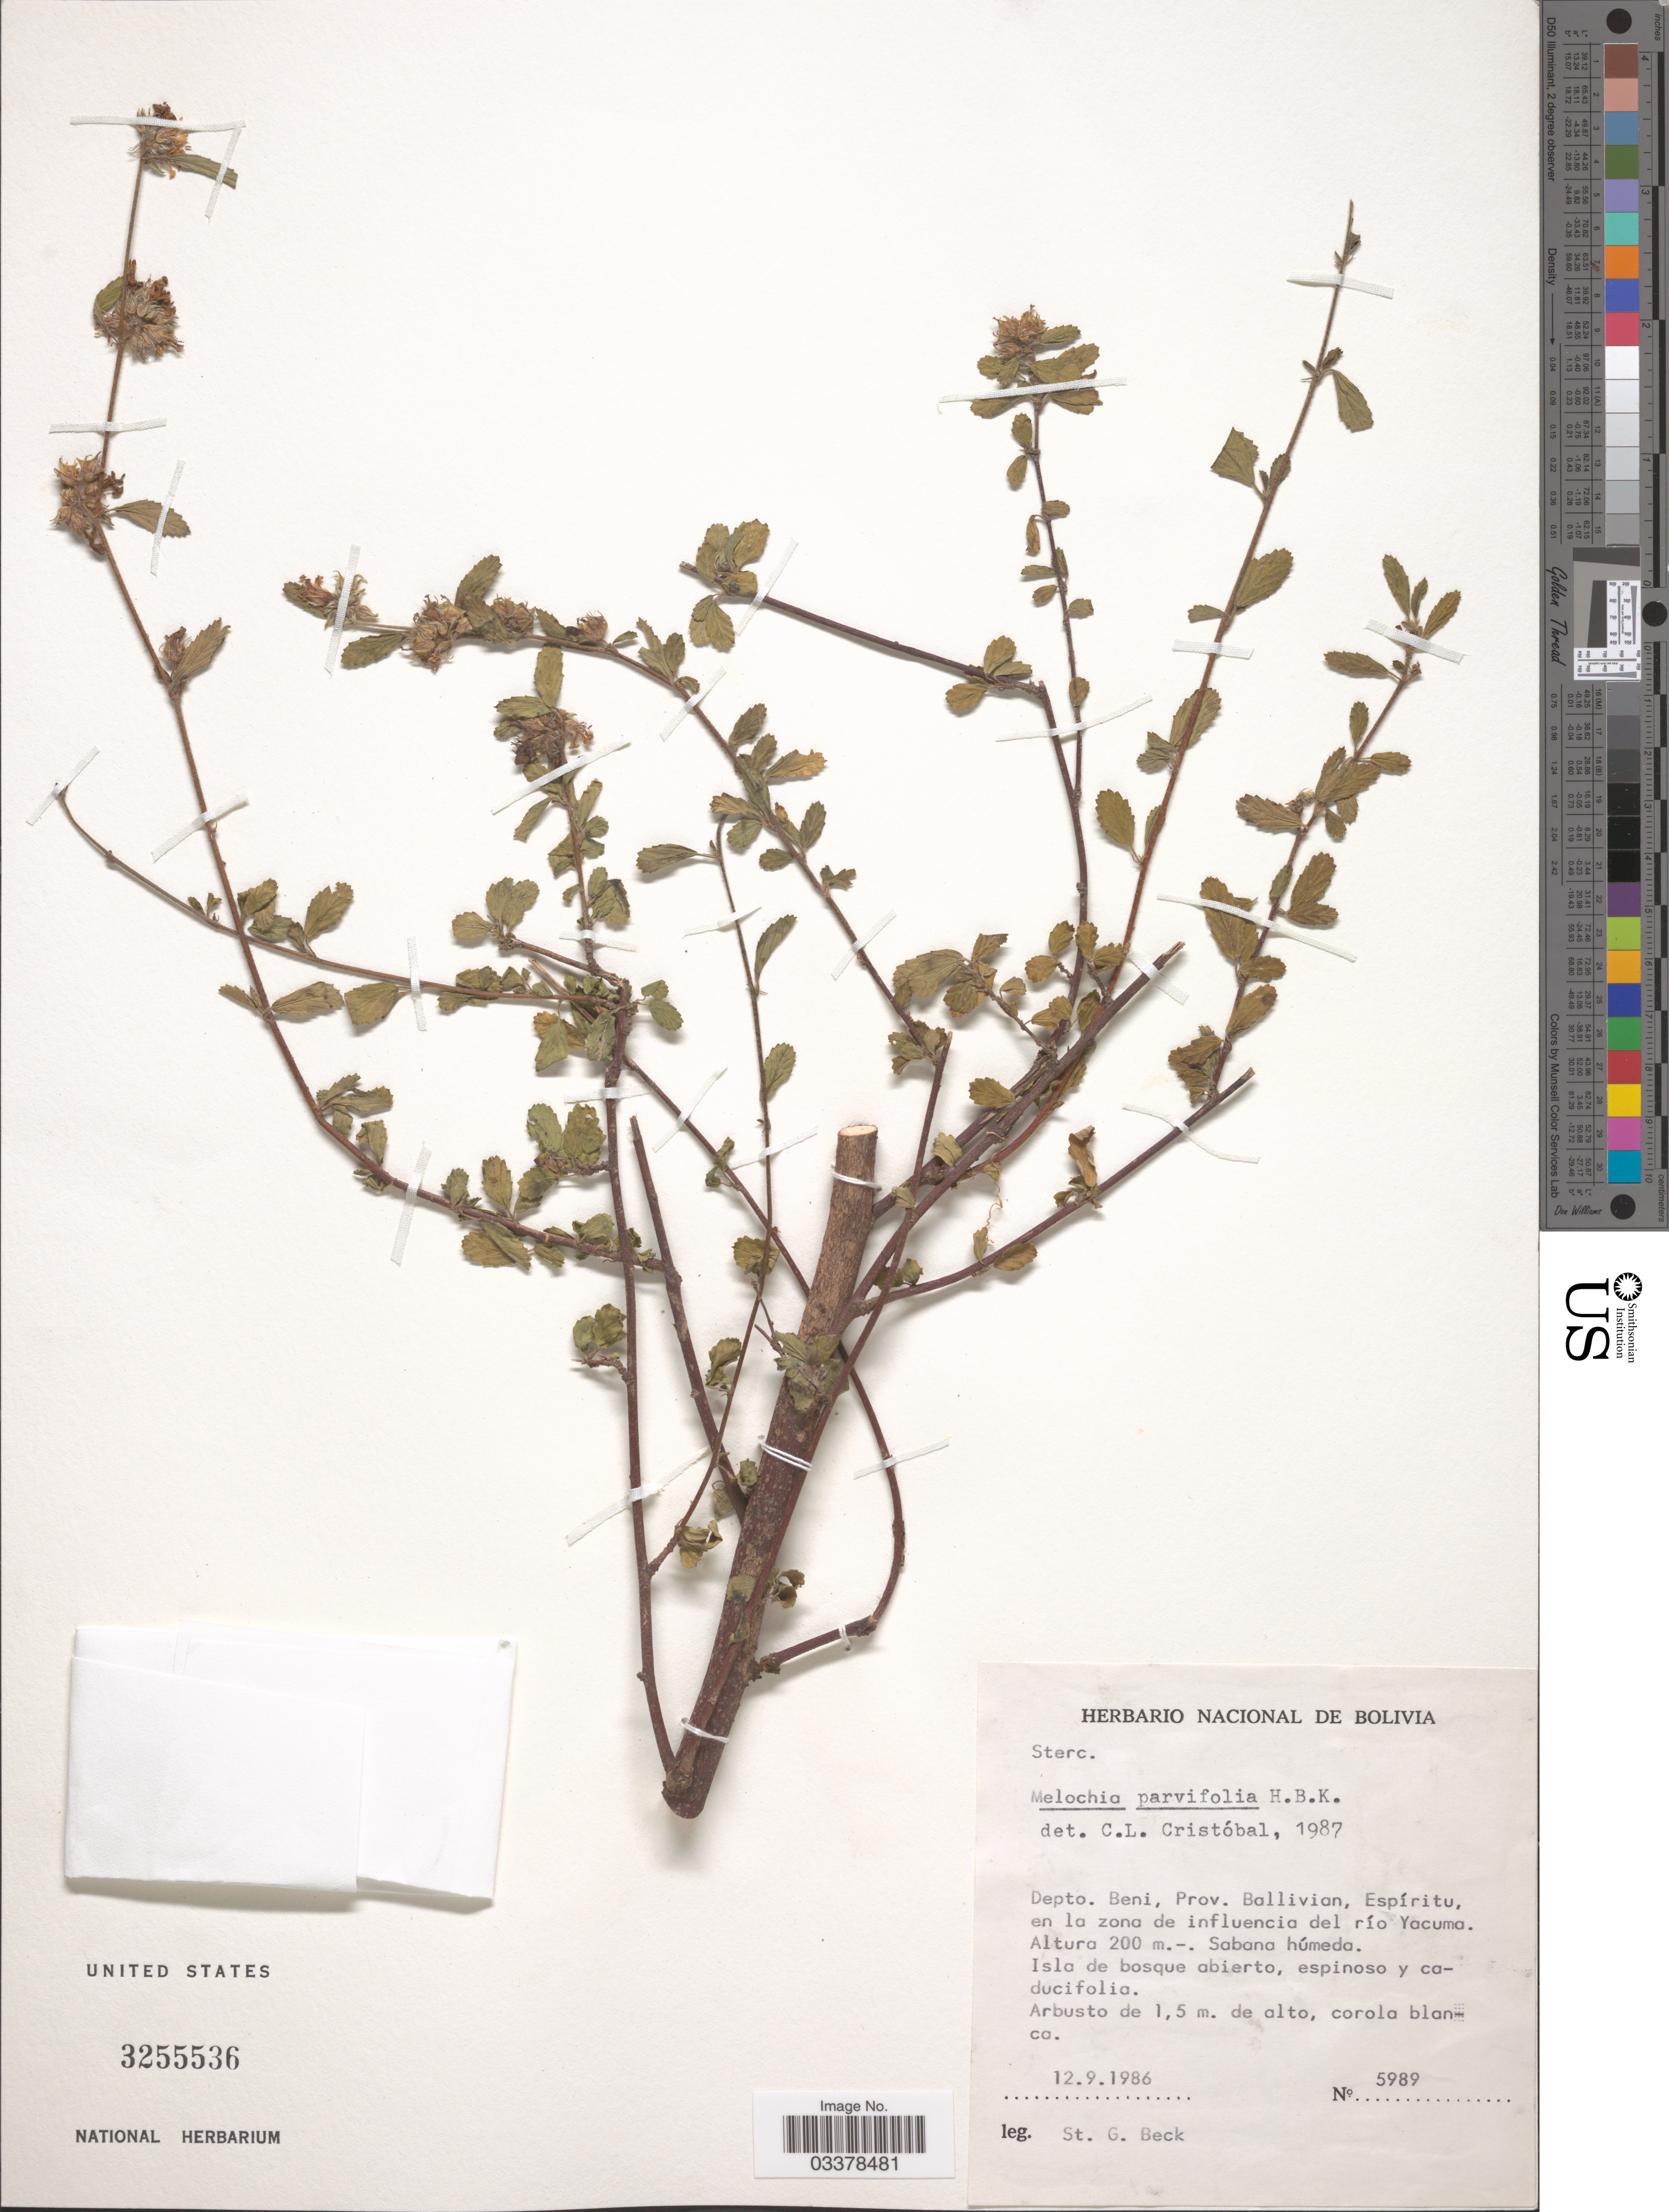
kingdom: Plantae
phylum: Tracheophyta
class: Magnoliopsida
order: Malvales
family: Malvaceae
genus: Melochia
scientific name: Melochia parvifolia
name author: Kunth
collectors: S. G. Beck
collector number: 5989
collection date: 1986-09-12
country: Bolivia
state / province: Beni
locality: Depto. Beni, Prov. Ballivian, Espíritu, en la zone de influencia del río Yacuma.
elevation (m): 200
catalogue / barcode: US 3255536